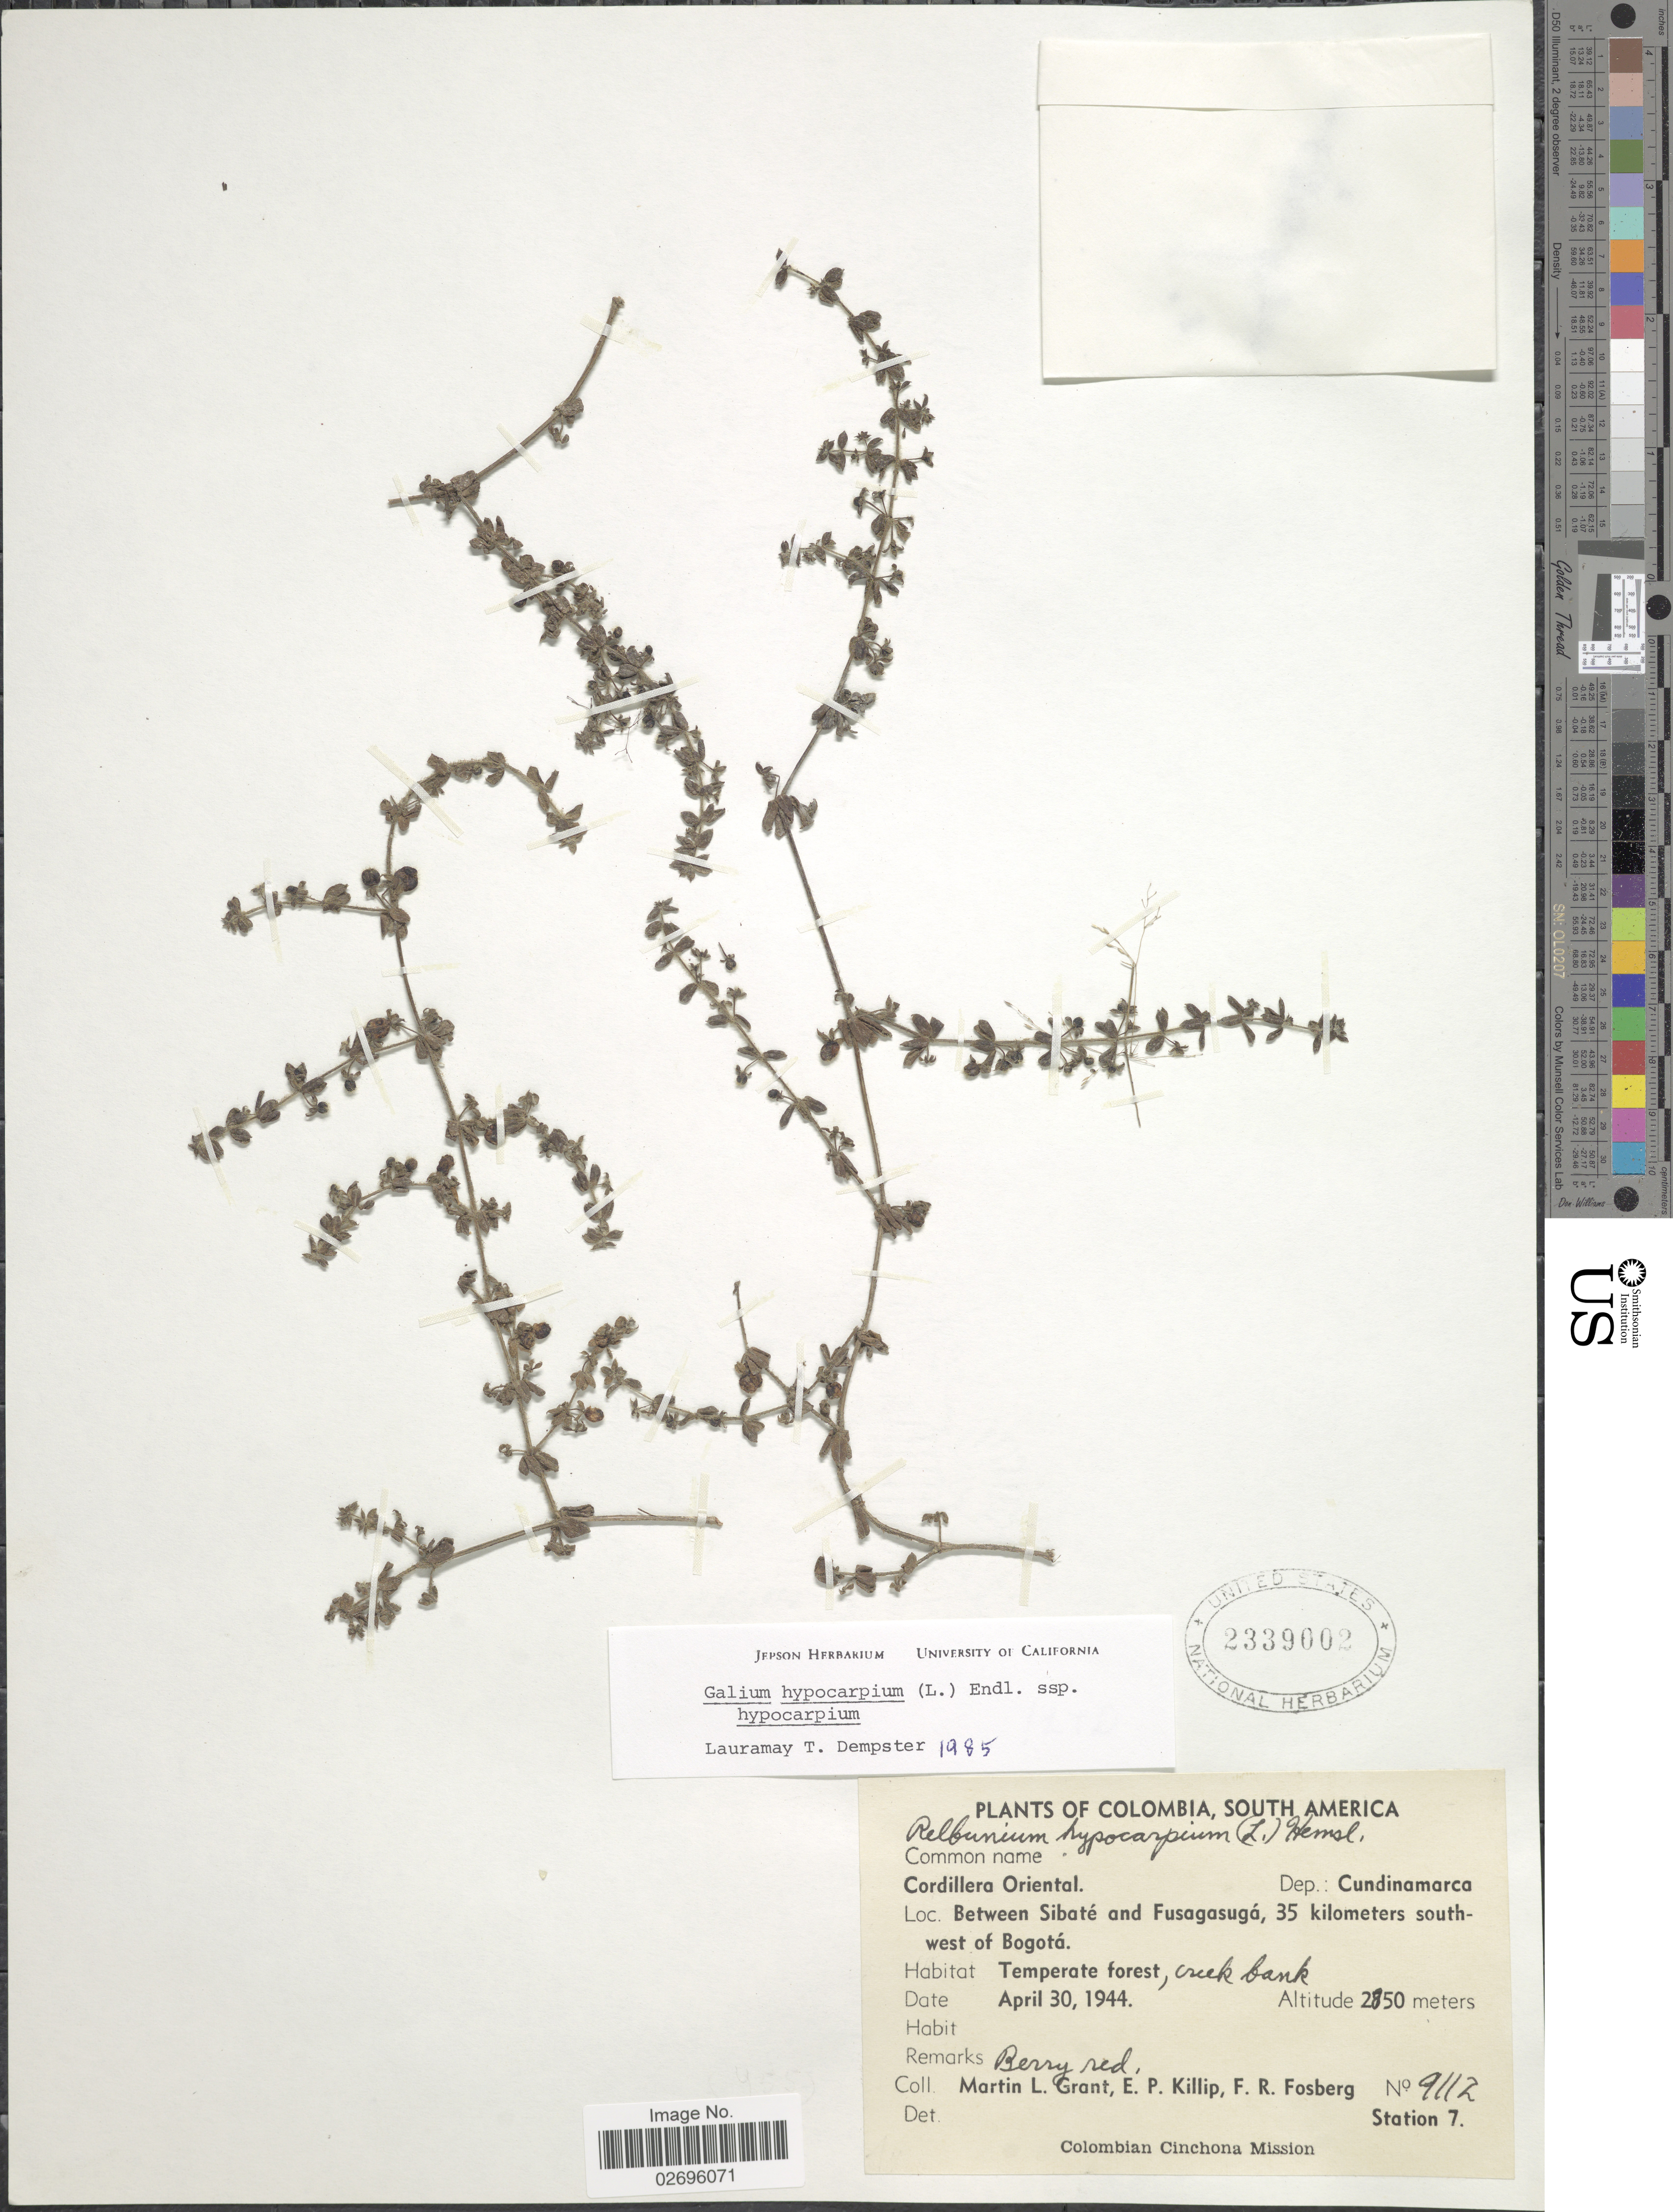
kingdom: Plantae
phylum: Tracheophyta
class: Magnoliopsida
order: Gentianales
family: Rubiaceae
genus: Galium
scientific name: Galium hypocarpium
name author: (L.) Endl. ex Griseb.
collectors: M. L. Grant, E. P. Killip & F. R. Fosberg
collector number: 9112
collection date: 1944-04-30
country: Colombia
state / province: Cundinamarca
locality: Cordillera Oriental. Between Sibatéand Fusagasugá, 35 kilometers southwest of Bogotá. Station 7.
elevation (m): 2850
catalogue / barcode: US 2339002